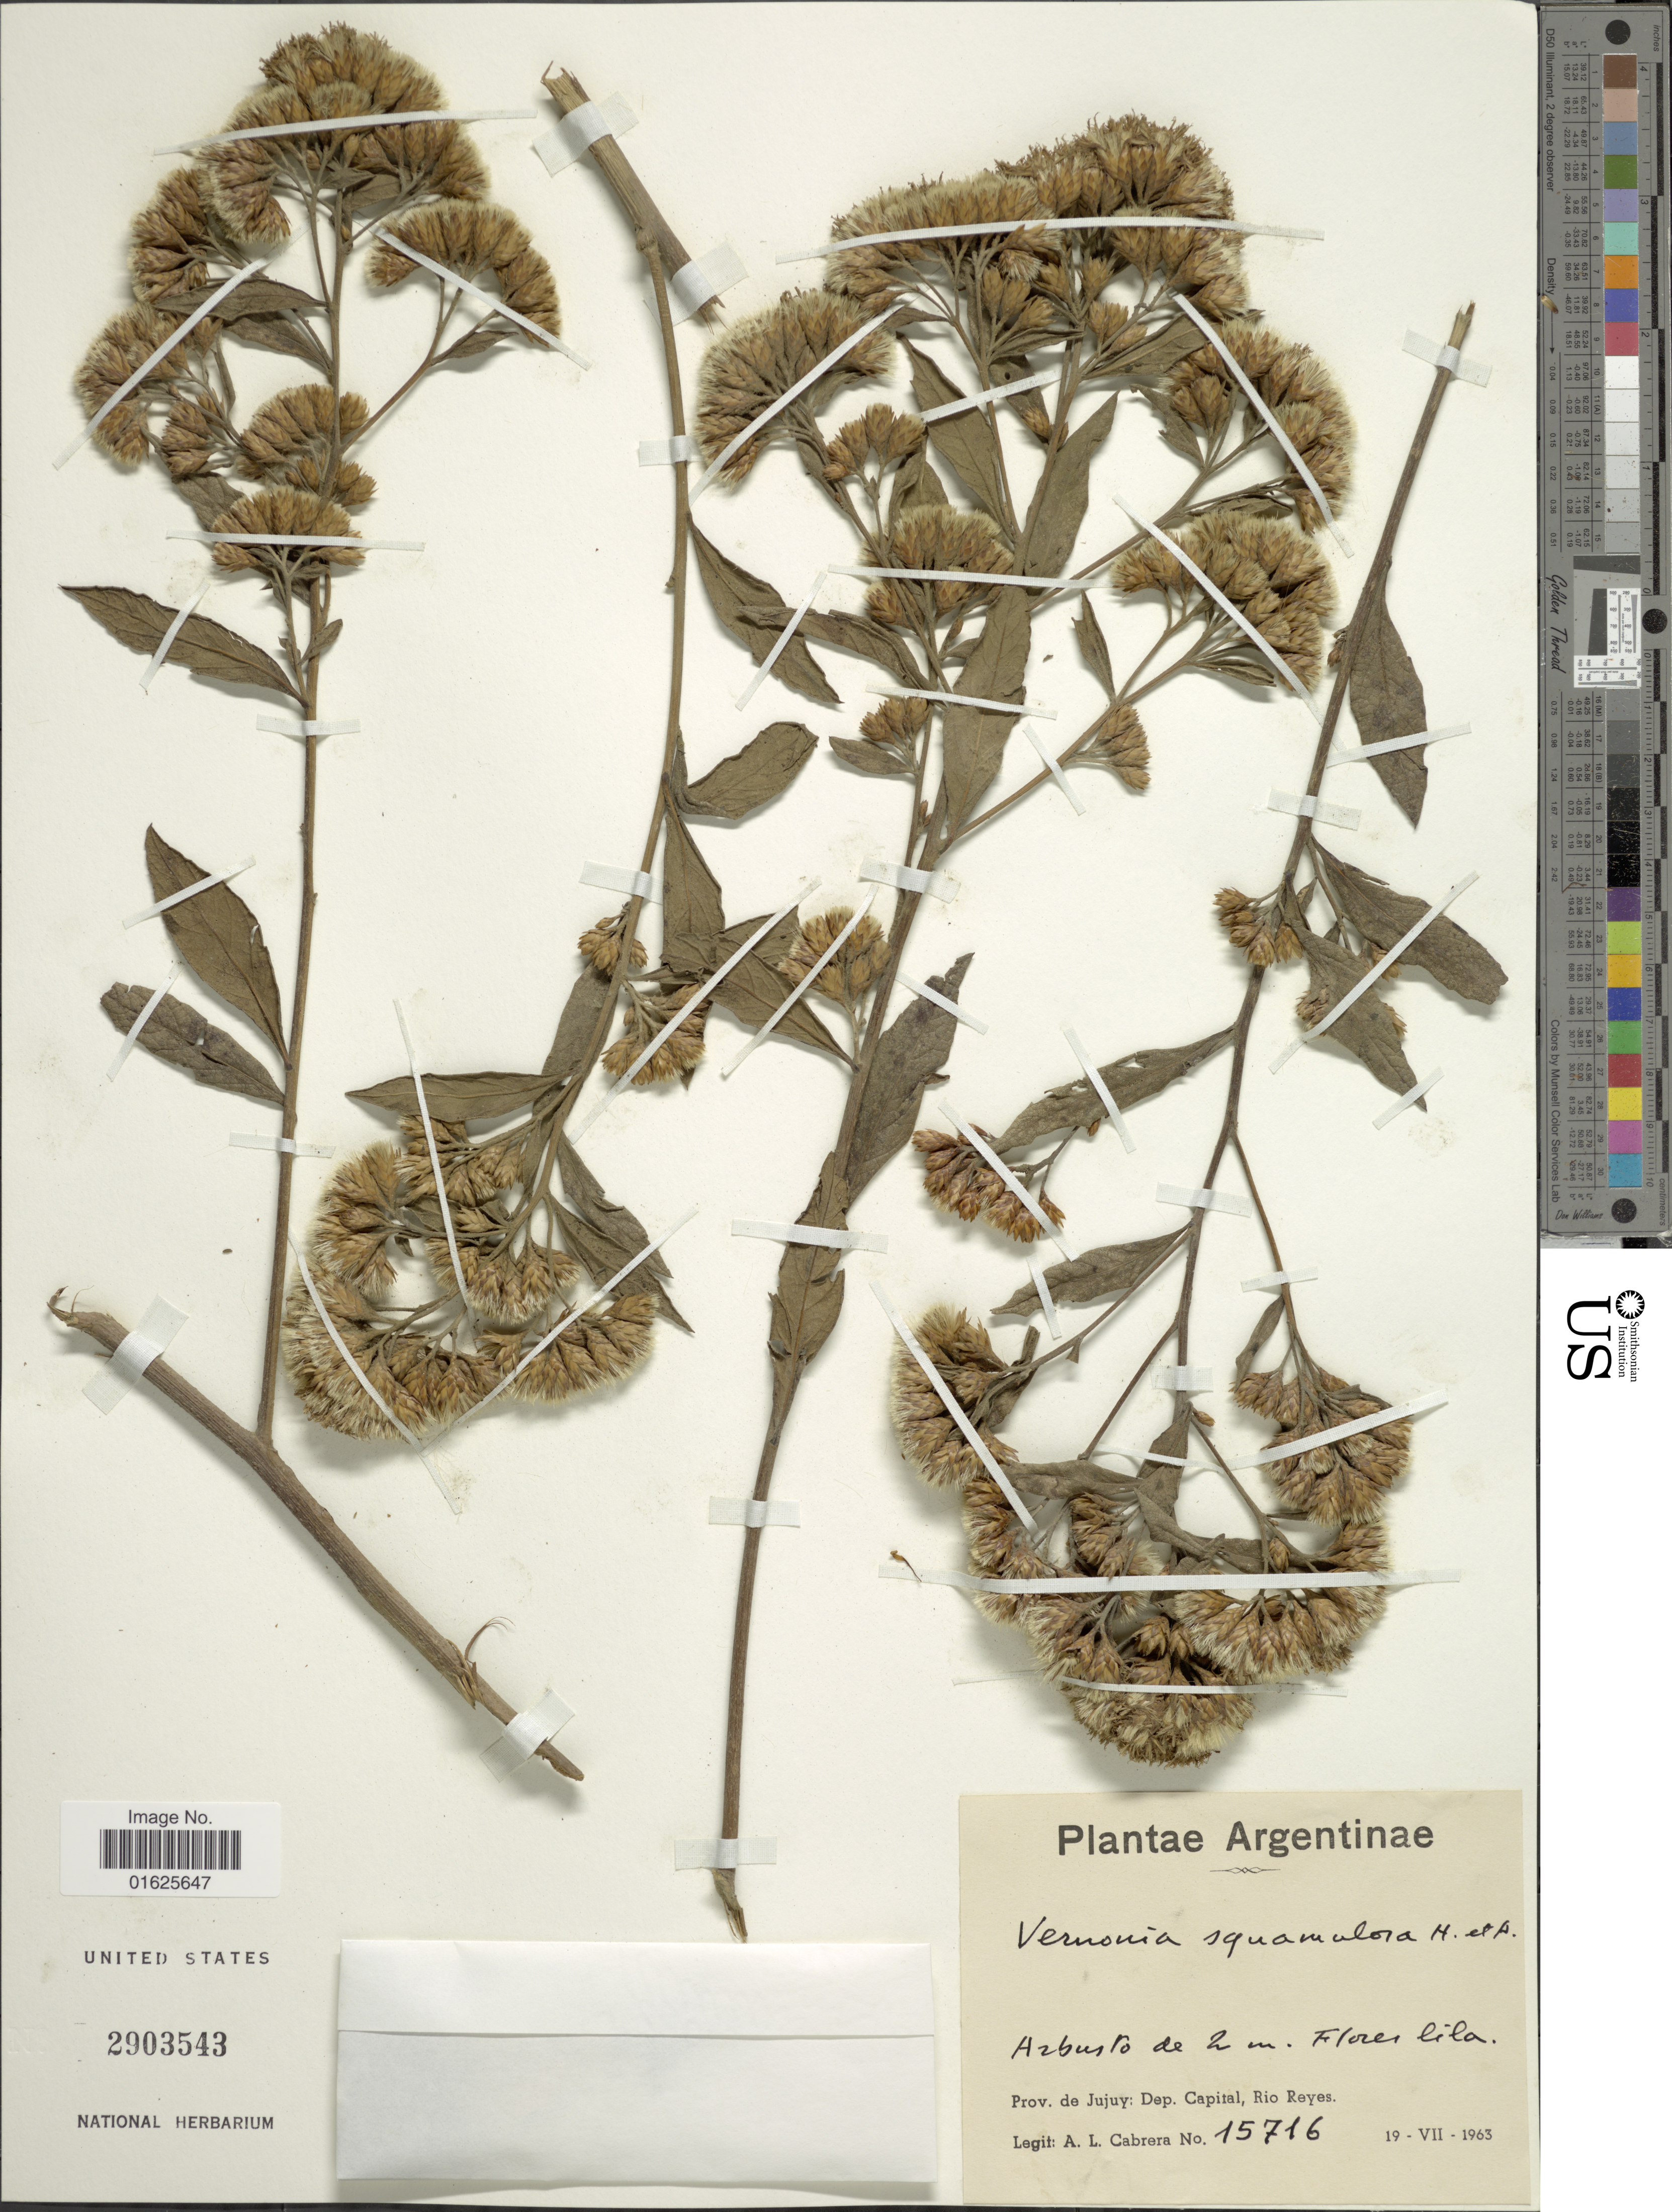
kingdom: Plantae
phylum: Tracheophyta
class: Magnoliopsida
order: Asterales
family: Asteraceae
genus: Vernonanthura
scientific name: Vernonanthura squamulosa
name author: (Hook. & Arn.) H. Rob.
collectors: A. L. Cabrera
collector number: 15716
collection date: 1963-07-19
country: Argentina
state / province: Jujuy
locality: Dep. Capital, Rio Reyes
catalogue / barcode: US 2903543